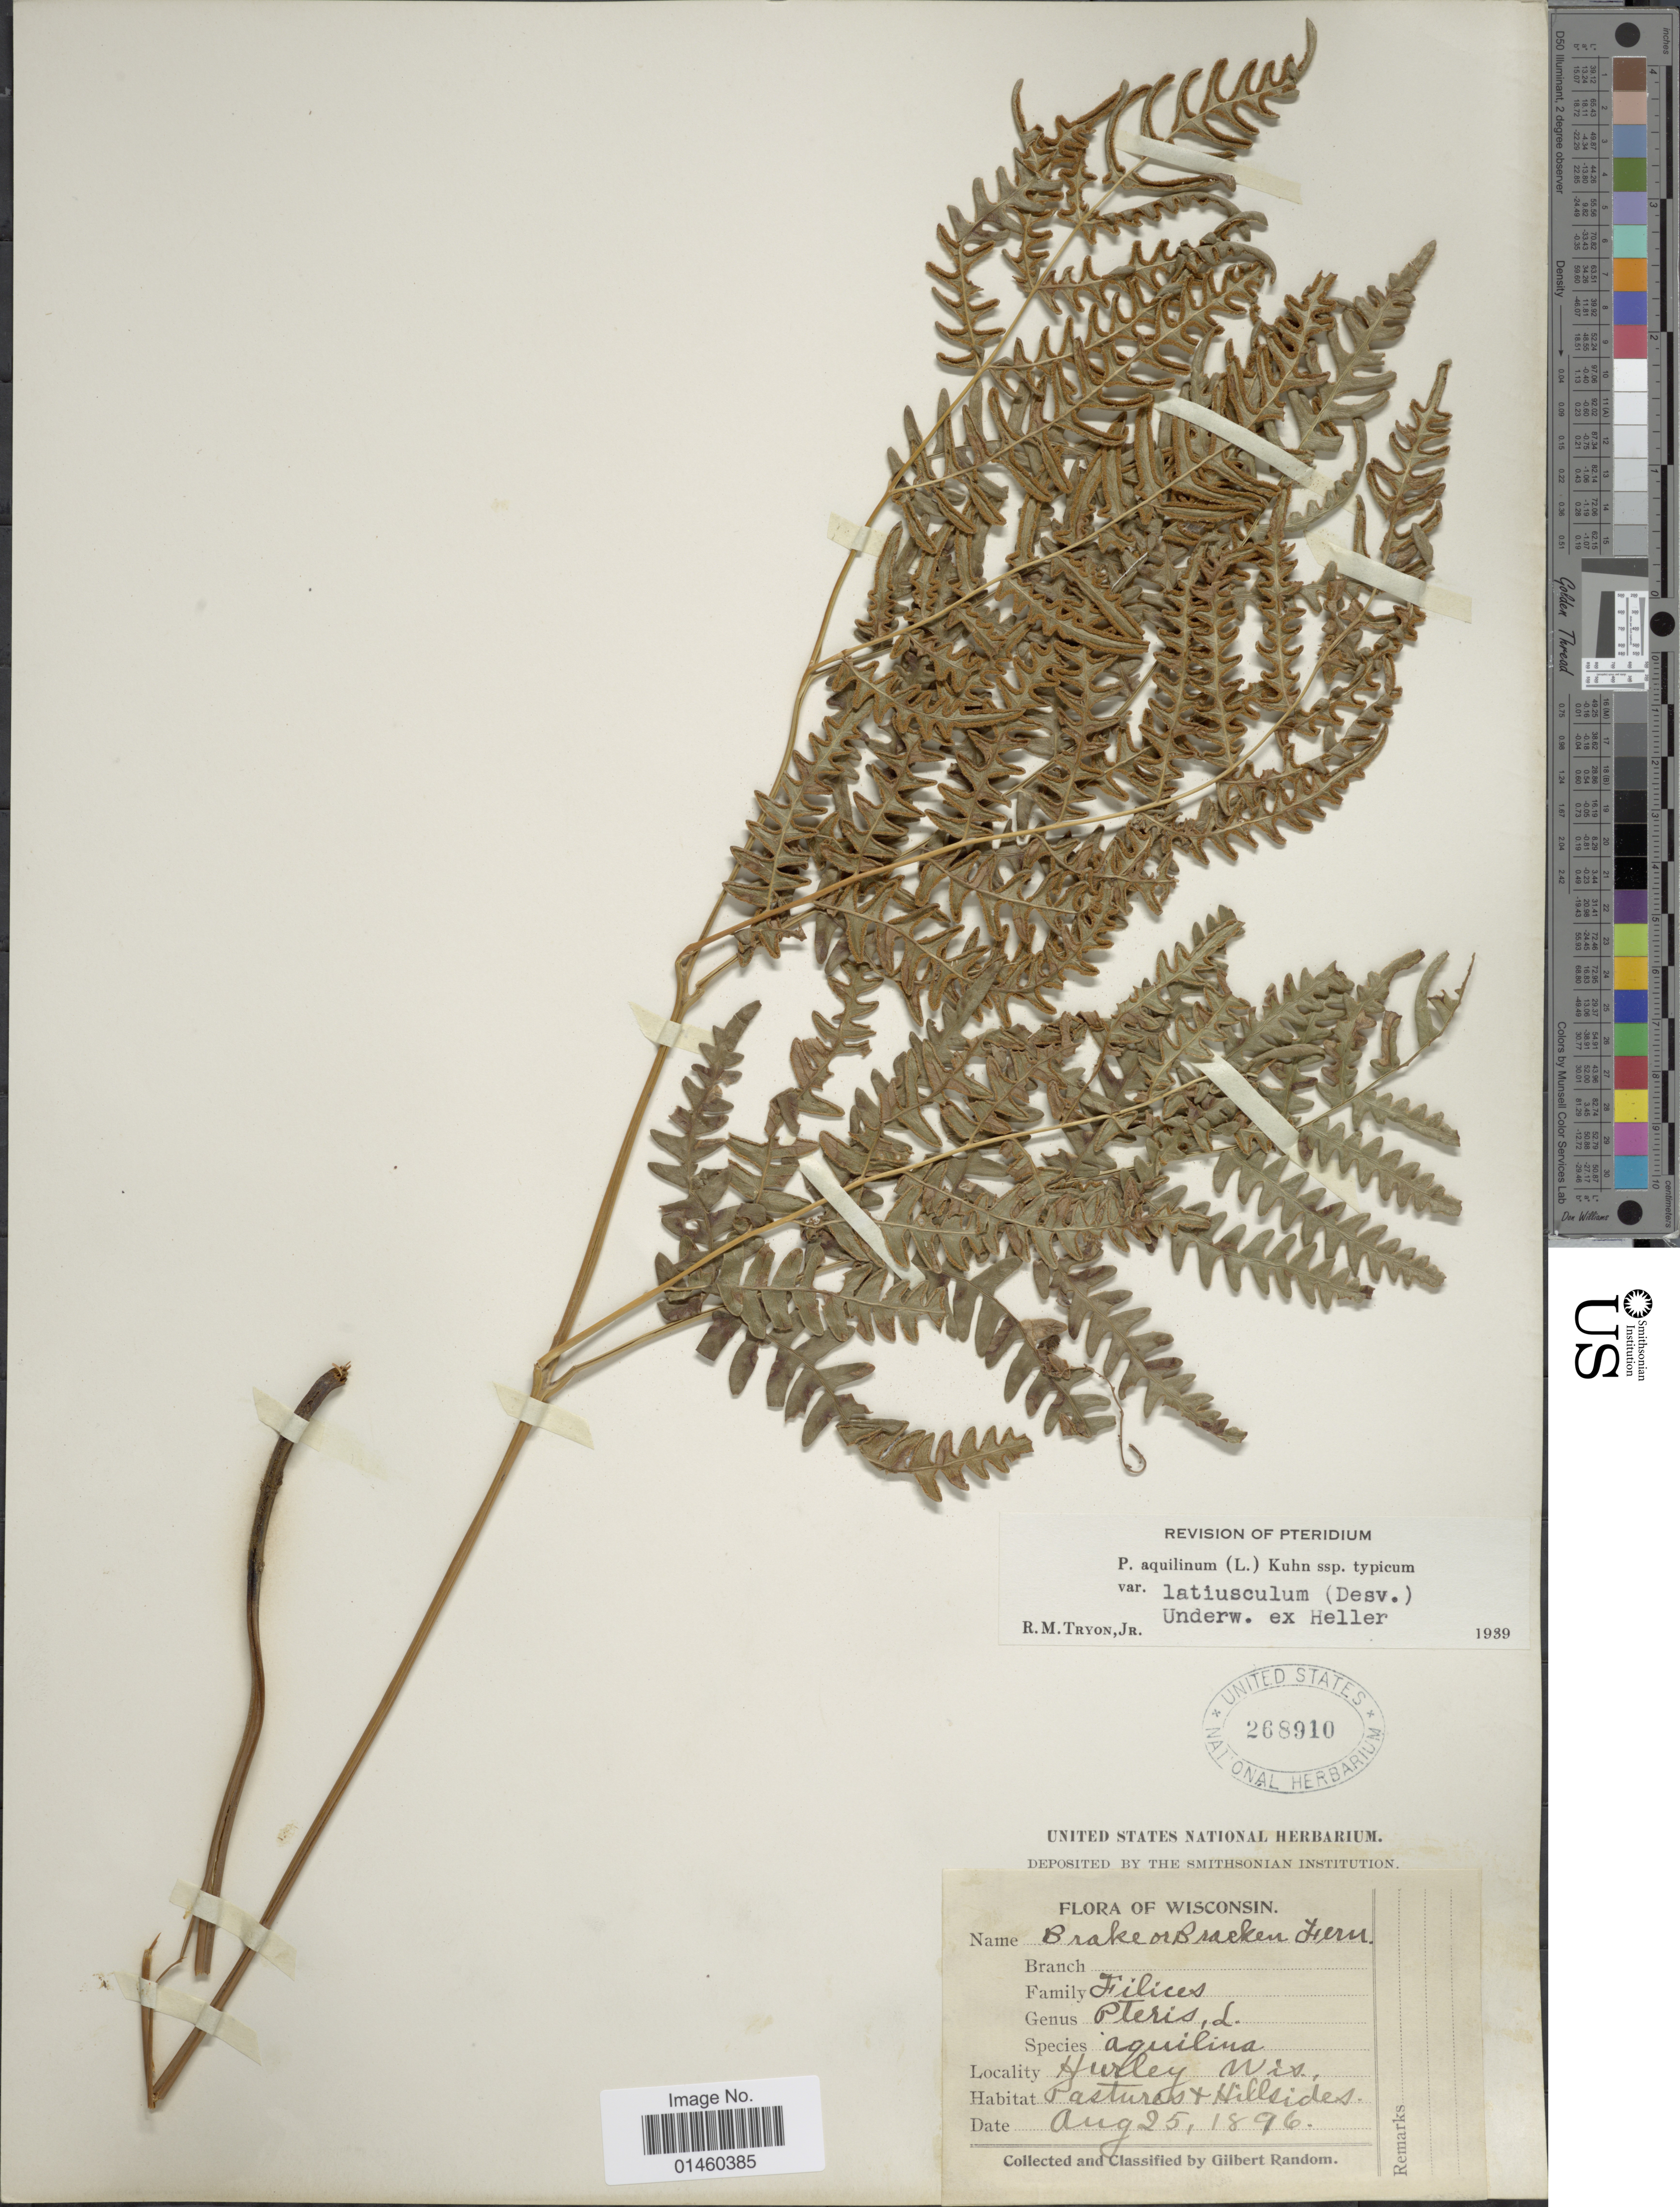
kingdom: Plantae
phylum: Tracheophyta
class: Polypodiopsida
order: Polypodiales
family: Dennstaedtiaceae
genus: Pteridium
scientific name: Pteridium aquilinum var. latiusculum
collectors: -. Gilbert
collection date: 1896-08-25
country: United States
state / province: Wisconsin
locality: Hurley Wis., Pastures + Hillsides.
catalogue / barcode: US 268910